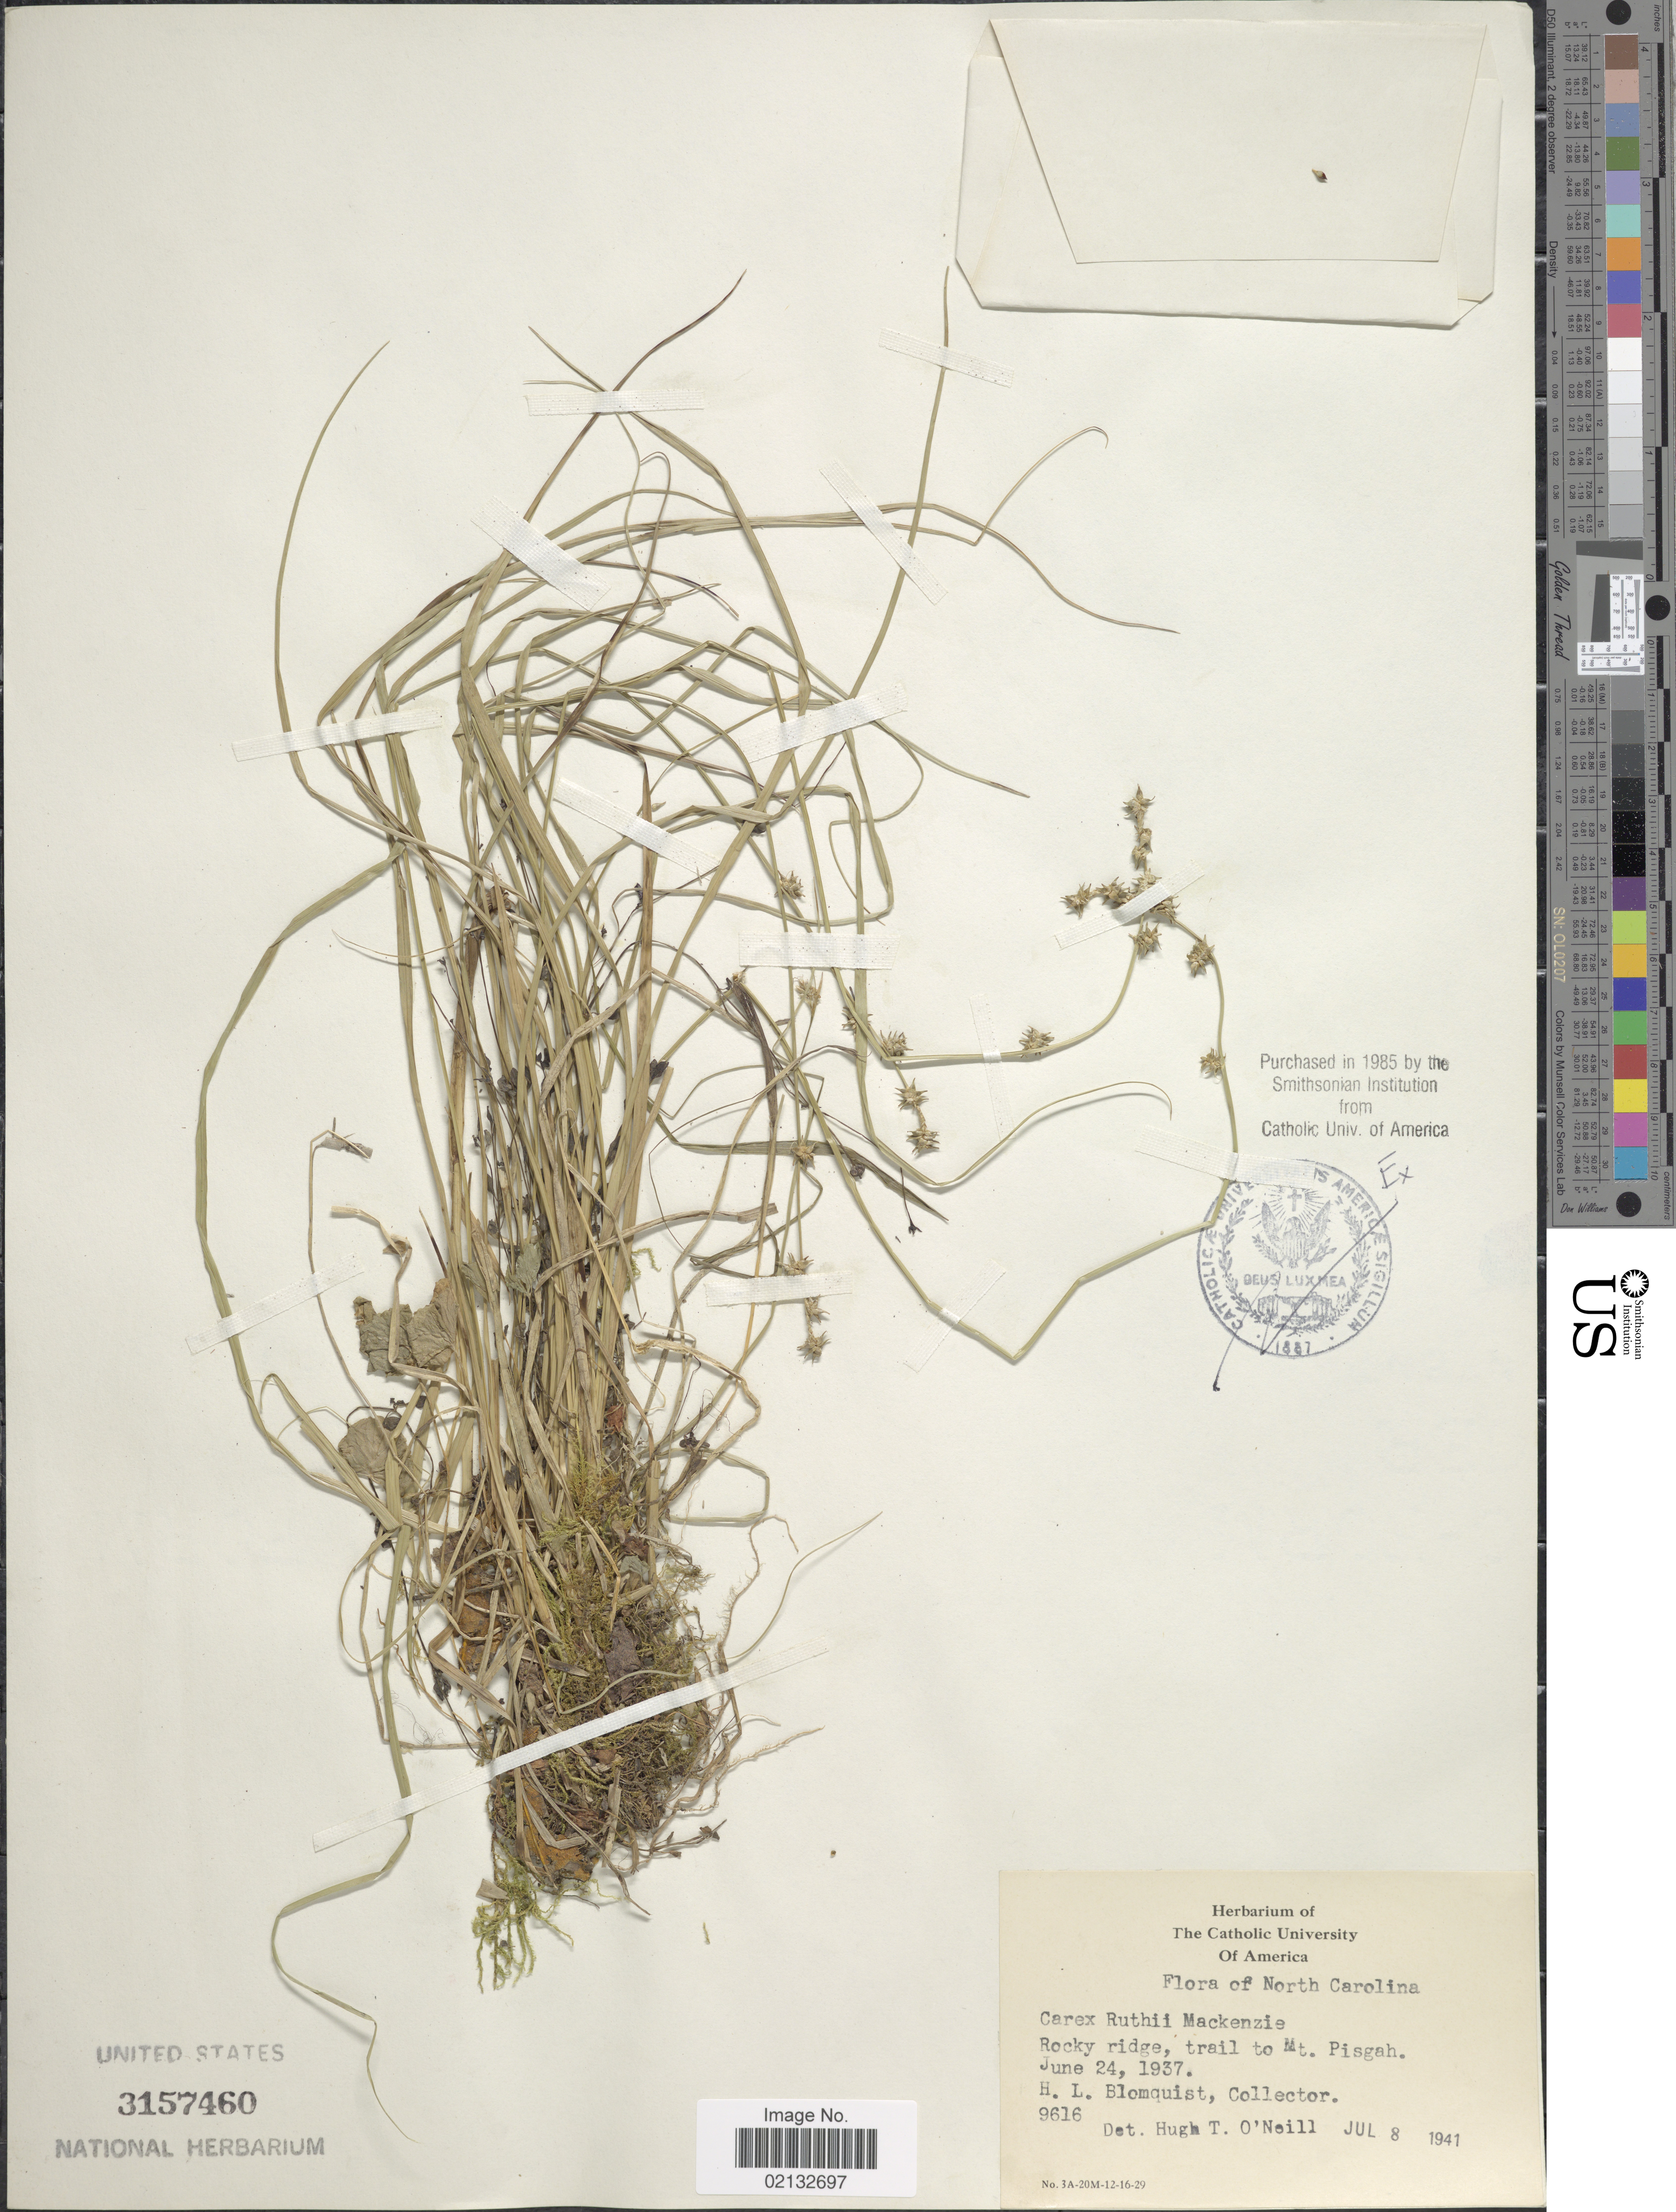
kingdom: Plantae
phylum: Tracheophyta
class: Liliopsida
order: Poales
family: Cyperaceae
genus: Carex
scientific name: Carex ruthii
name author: Mack.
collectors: H. Blomquist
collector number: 9616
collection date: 1937-06-24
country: United States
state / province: North Carolina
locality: Rocky ridge, trail to Mt. Pisgah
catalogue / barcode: US 3157460